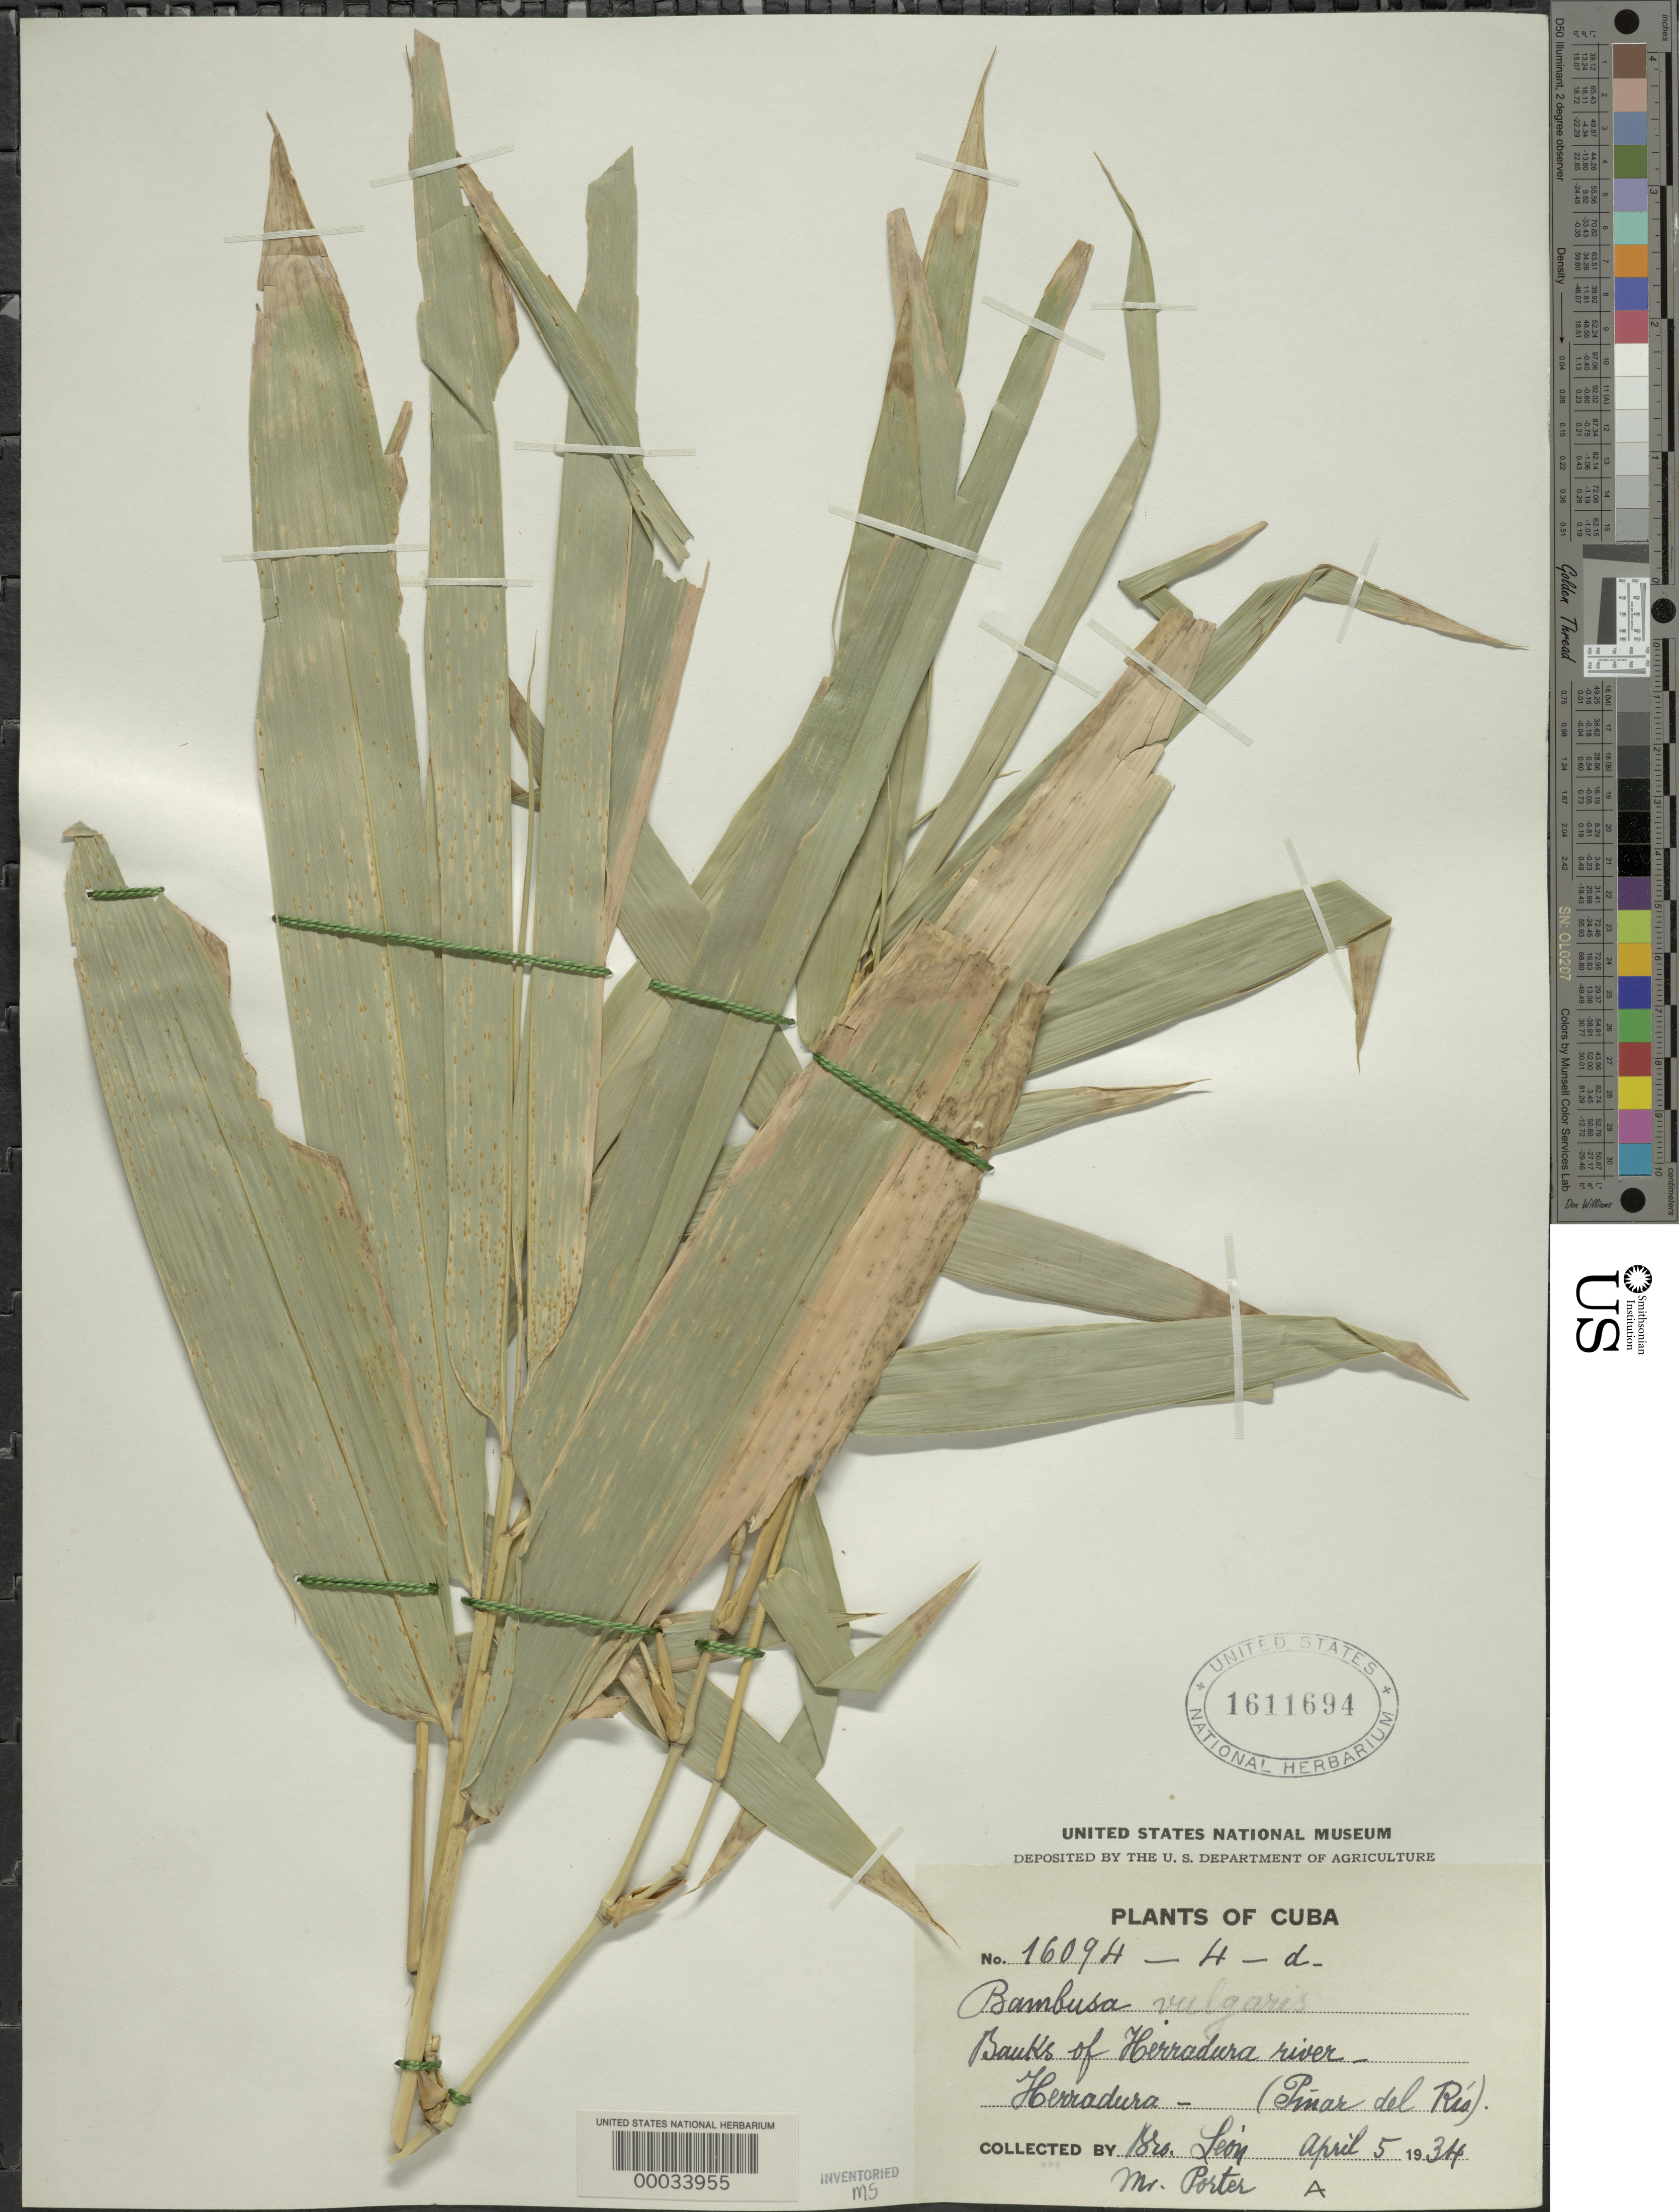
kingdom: Plantae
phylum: Tracheophyta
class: Liliopsida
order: Poales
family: Poaceae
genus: Bambusa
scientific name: Bambusa vulgaris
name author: Schrad. ex J.C. Wendl.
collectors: Bro. León & -- Porter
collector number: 16094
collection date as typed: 05 Apr 1934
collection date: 1934-04-05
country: Cuba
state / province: Pinar del Río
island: Greater Antilles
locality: Herradura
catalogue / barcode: US 1611694